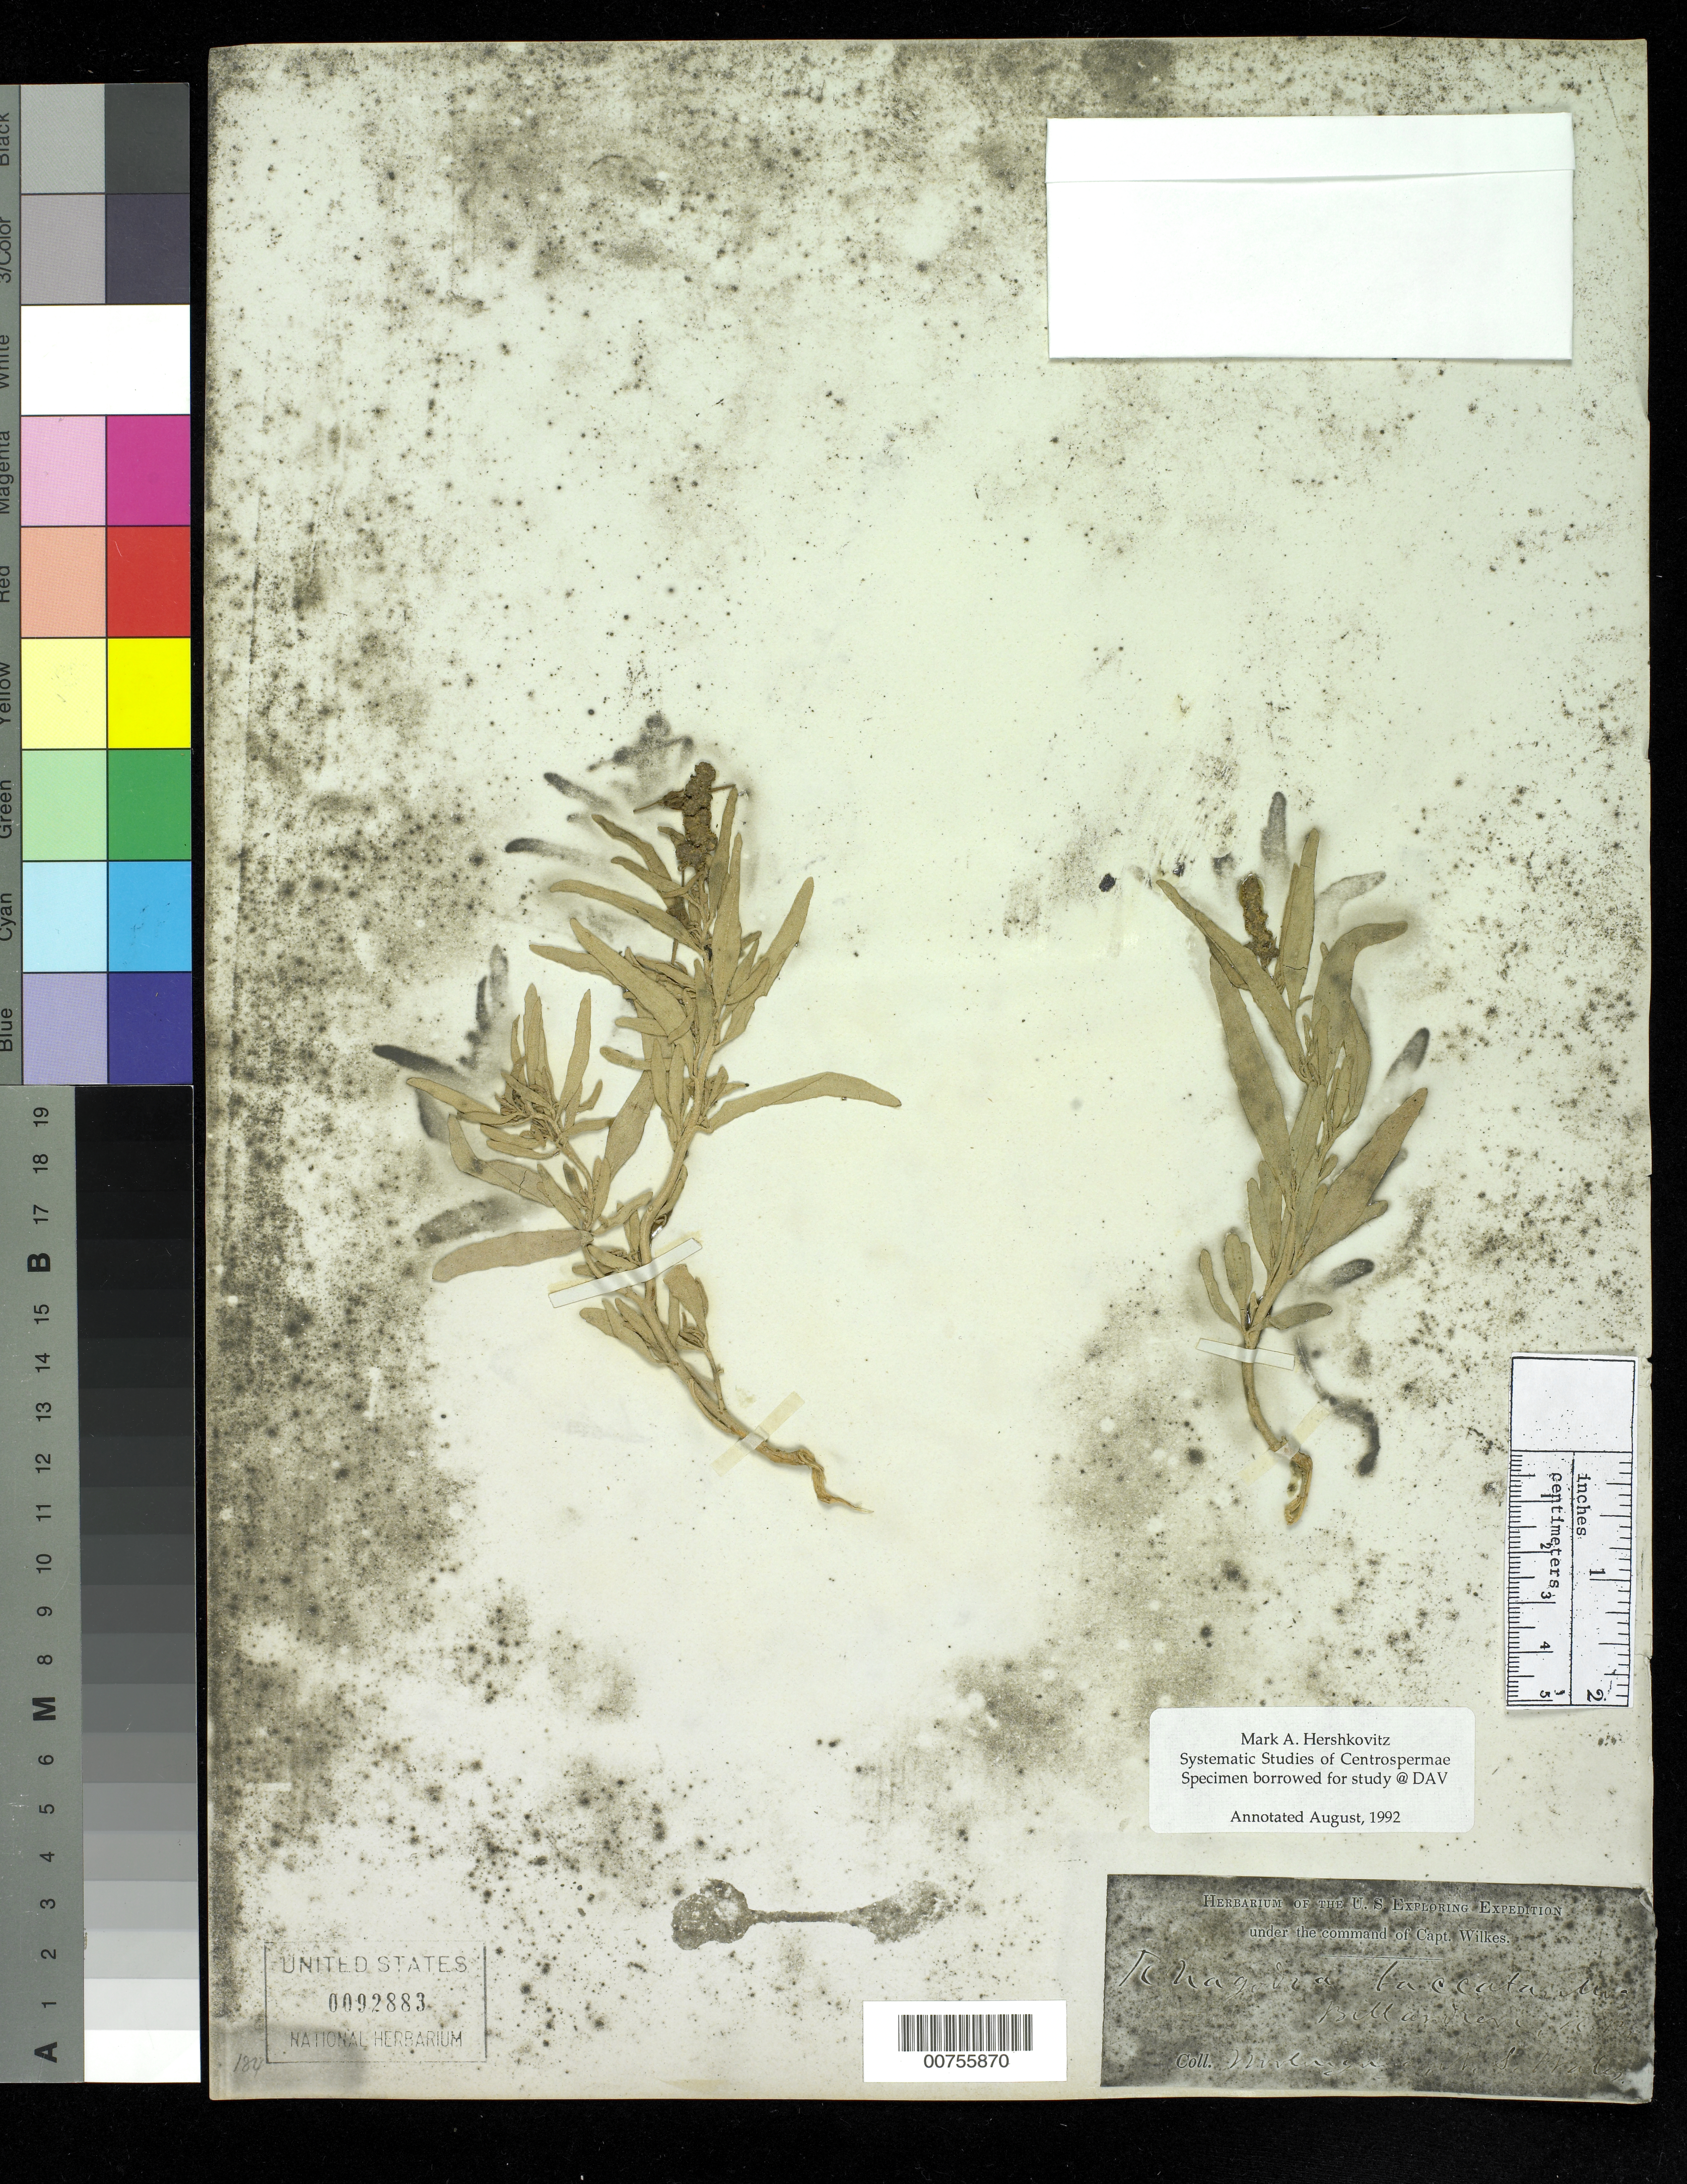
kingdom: Plantae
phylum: Tracheophyta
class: Magnoliopsida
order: Caryophyllales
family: Amaranthaceae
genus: Rhagodia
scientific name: Rhagodia baccata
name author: Moq.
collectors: Wilkes Explor. Exped.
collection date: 1838/1842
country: Australia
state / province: New South Wales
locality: Woolongong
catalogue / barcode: US 92883